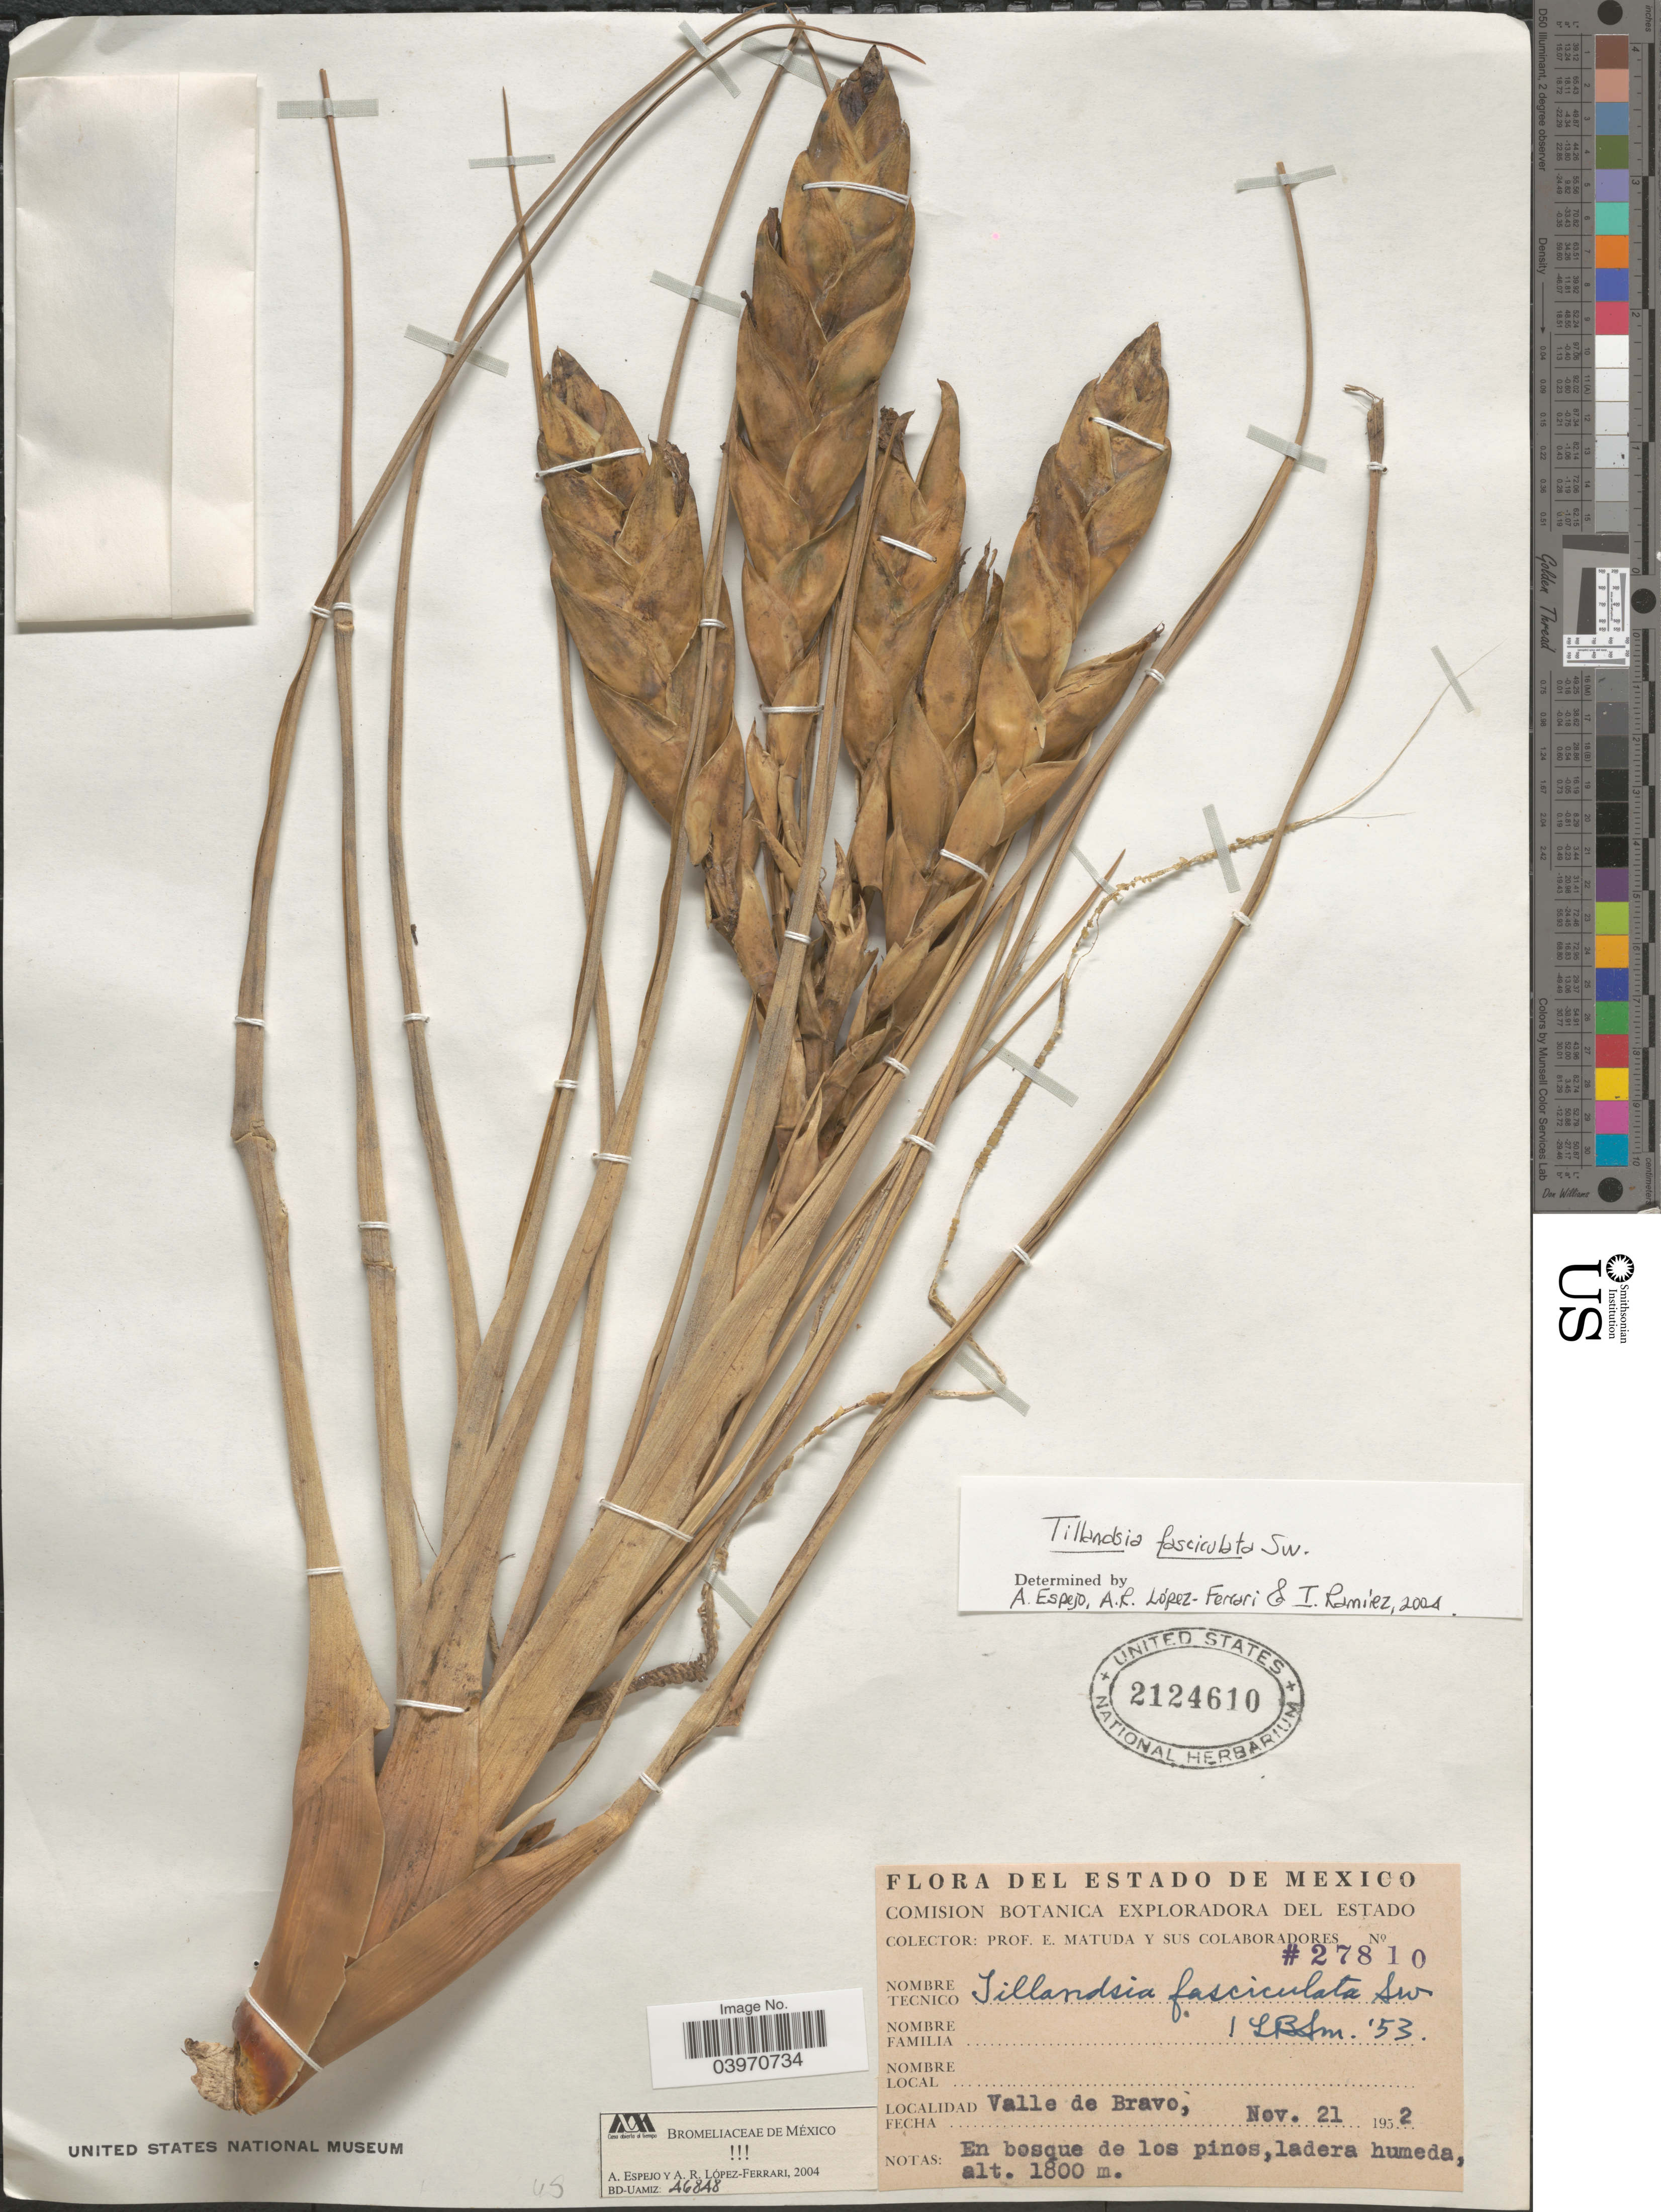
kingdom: Plantae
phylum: Tracheophyta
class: Liliopsida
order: Poales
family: Bromeliaceae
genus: Tillandsia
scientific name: Tillandsia fasciculata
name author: Sw.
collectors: E. Matuda & Sus Colaboradores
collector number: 27810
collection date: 1952-11-21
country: Mexico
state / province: México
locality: Valle de Bravo.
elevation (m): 1800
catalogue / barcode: US 2124610